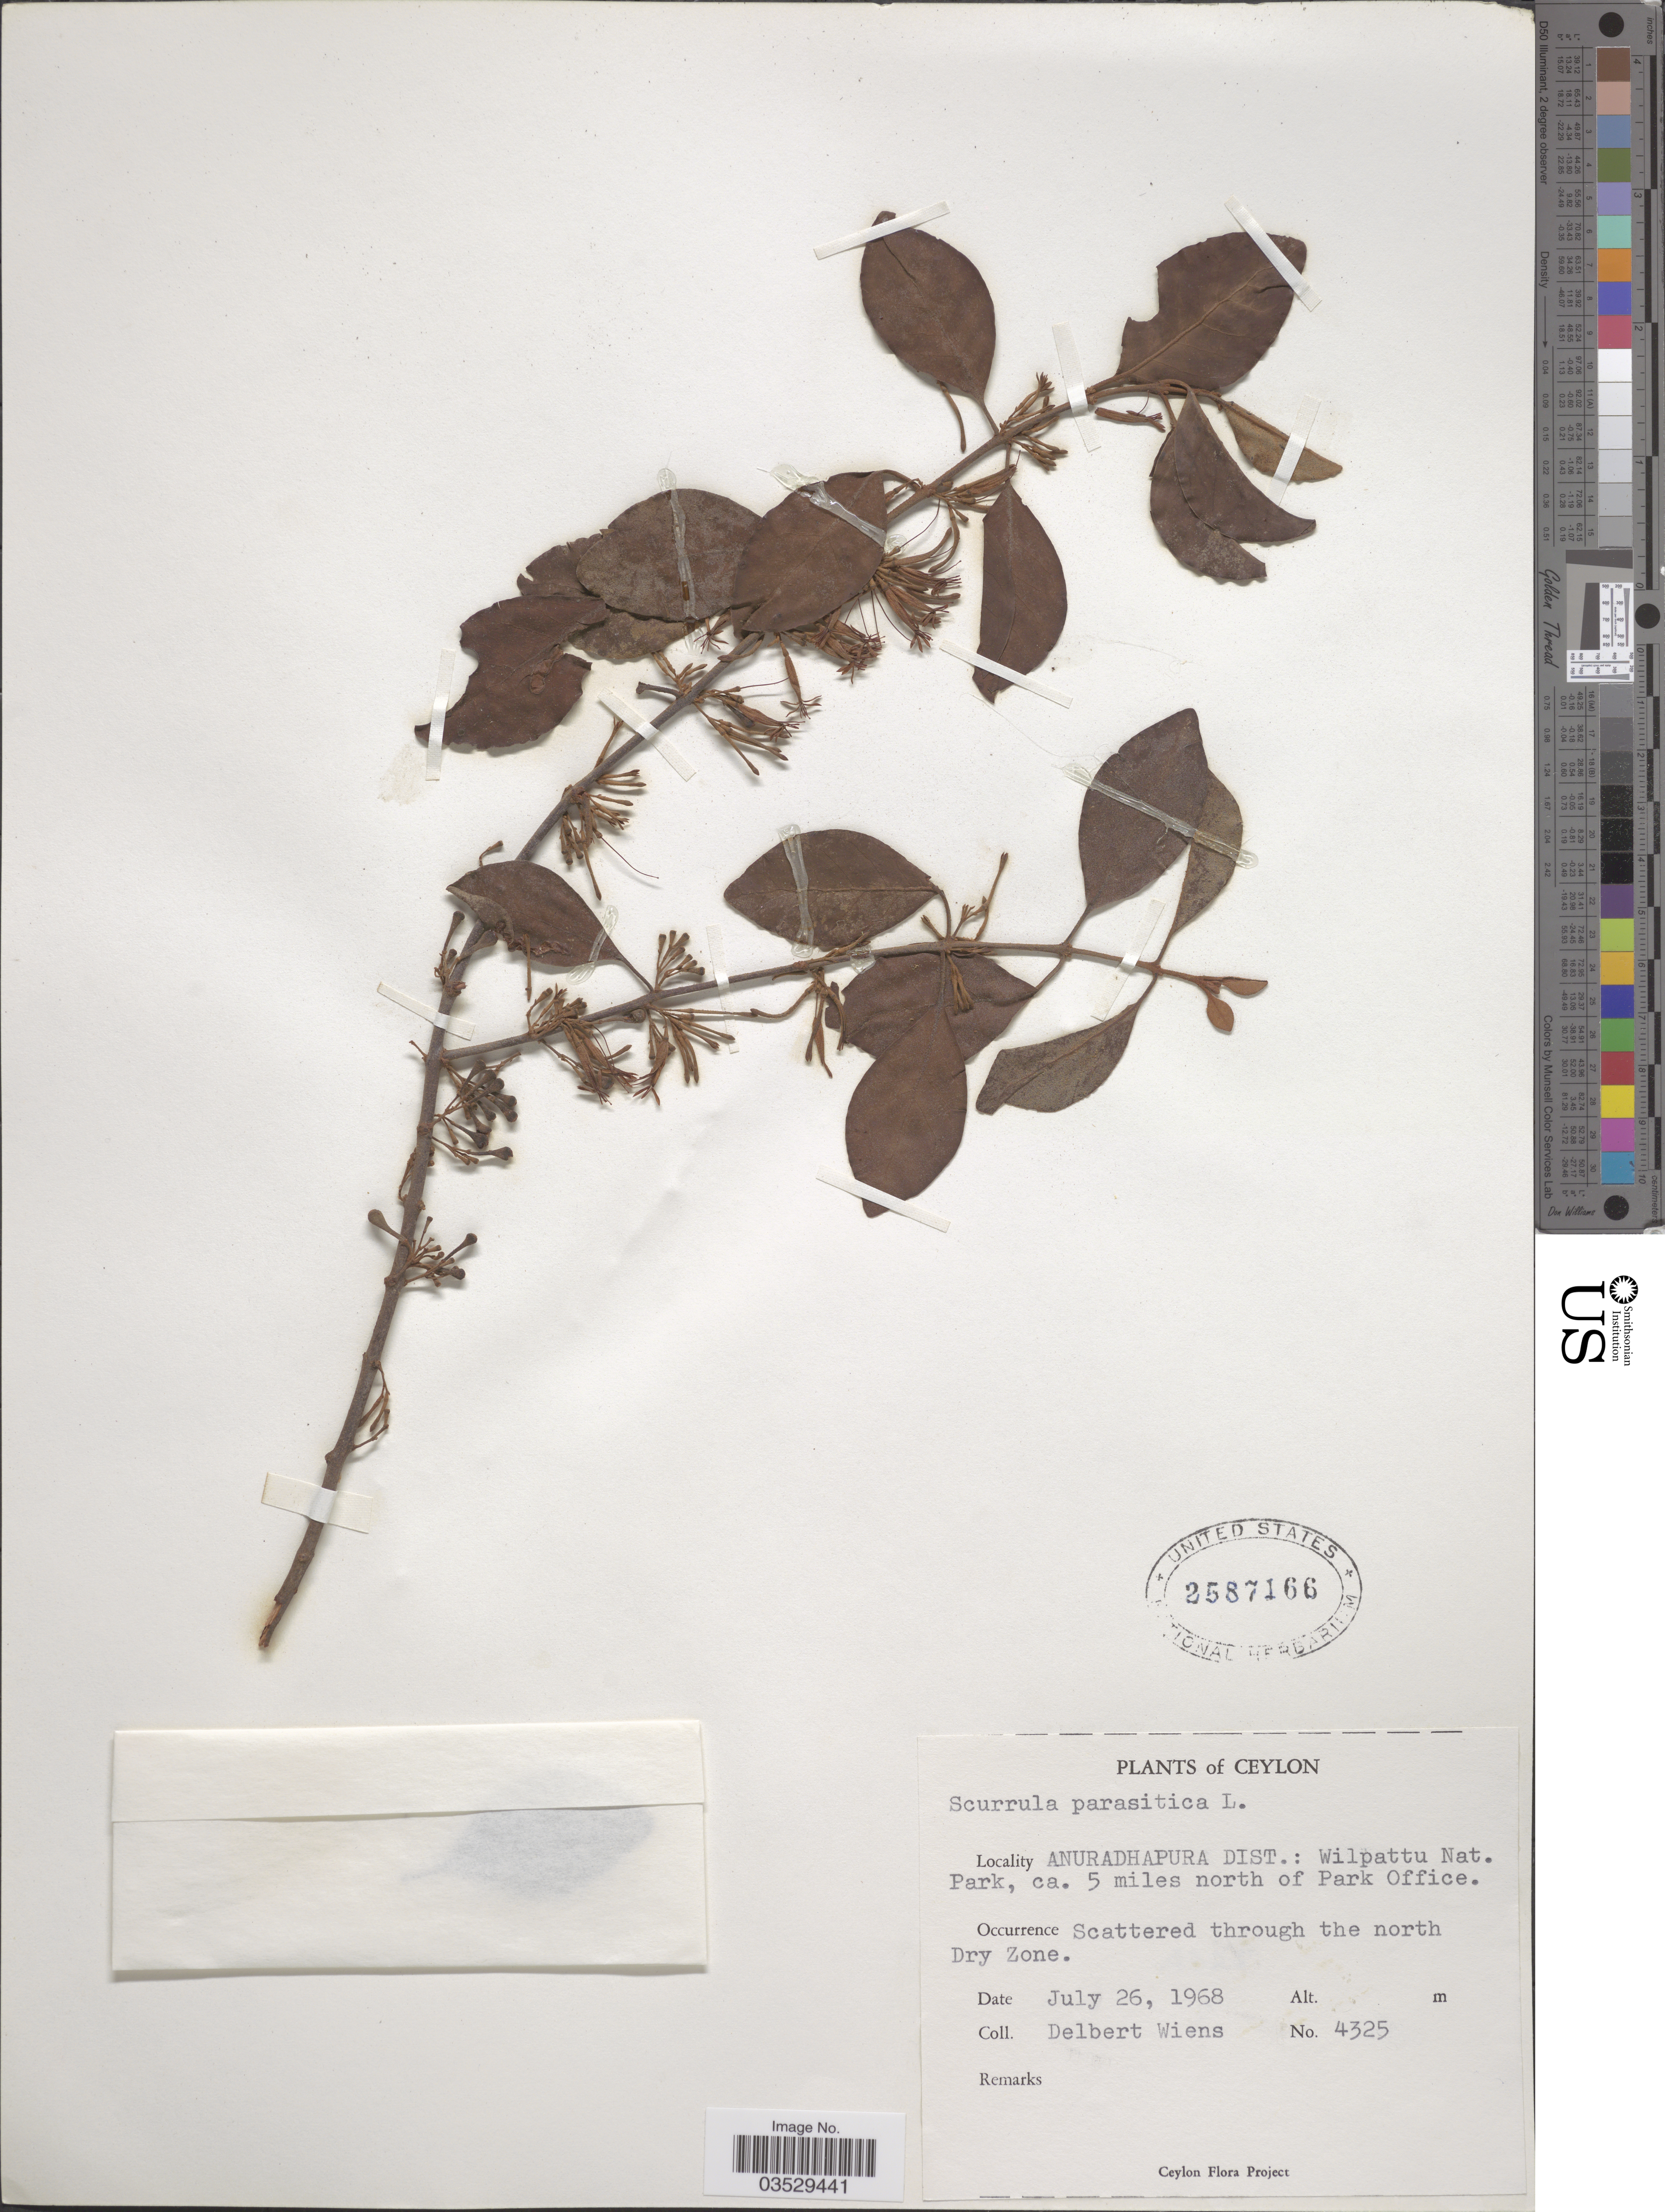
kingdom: Plantae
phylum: Tracheophyta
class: Magnoliopsida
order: Santalales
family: Loranthaceae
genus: Scurrula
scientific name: Scurrula parasitica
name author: L.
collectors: D. Wiens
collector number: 4325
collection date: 1968-07-26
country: Sri Lanka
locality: Ceylon. Anuradhapura Dist.: Wilpattu Nat. Park, ca. 5 miles north Park Office. Scattered through the north Dry Zone.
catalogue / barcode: US 2587166